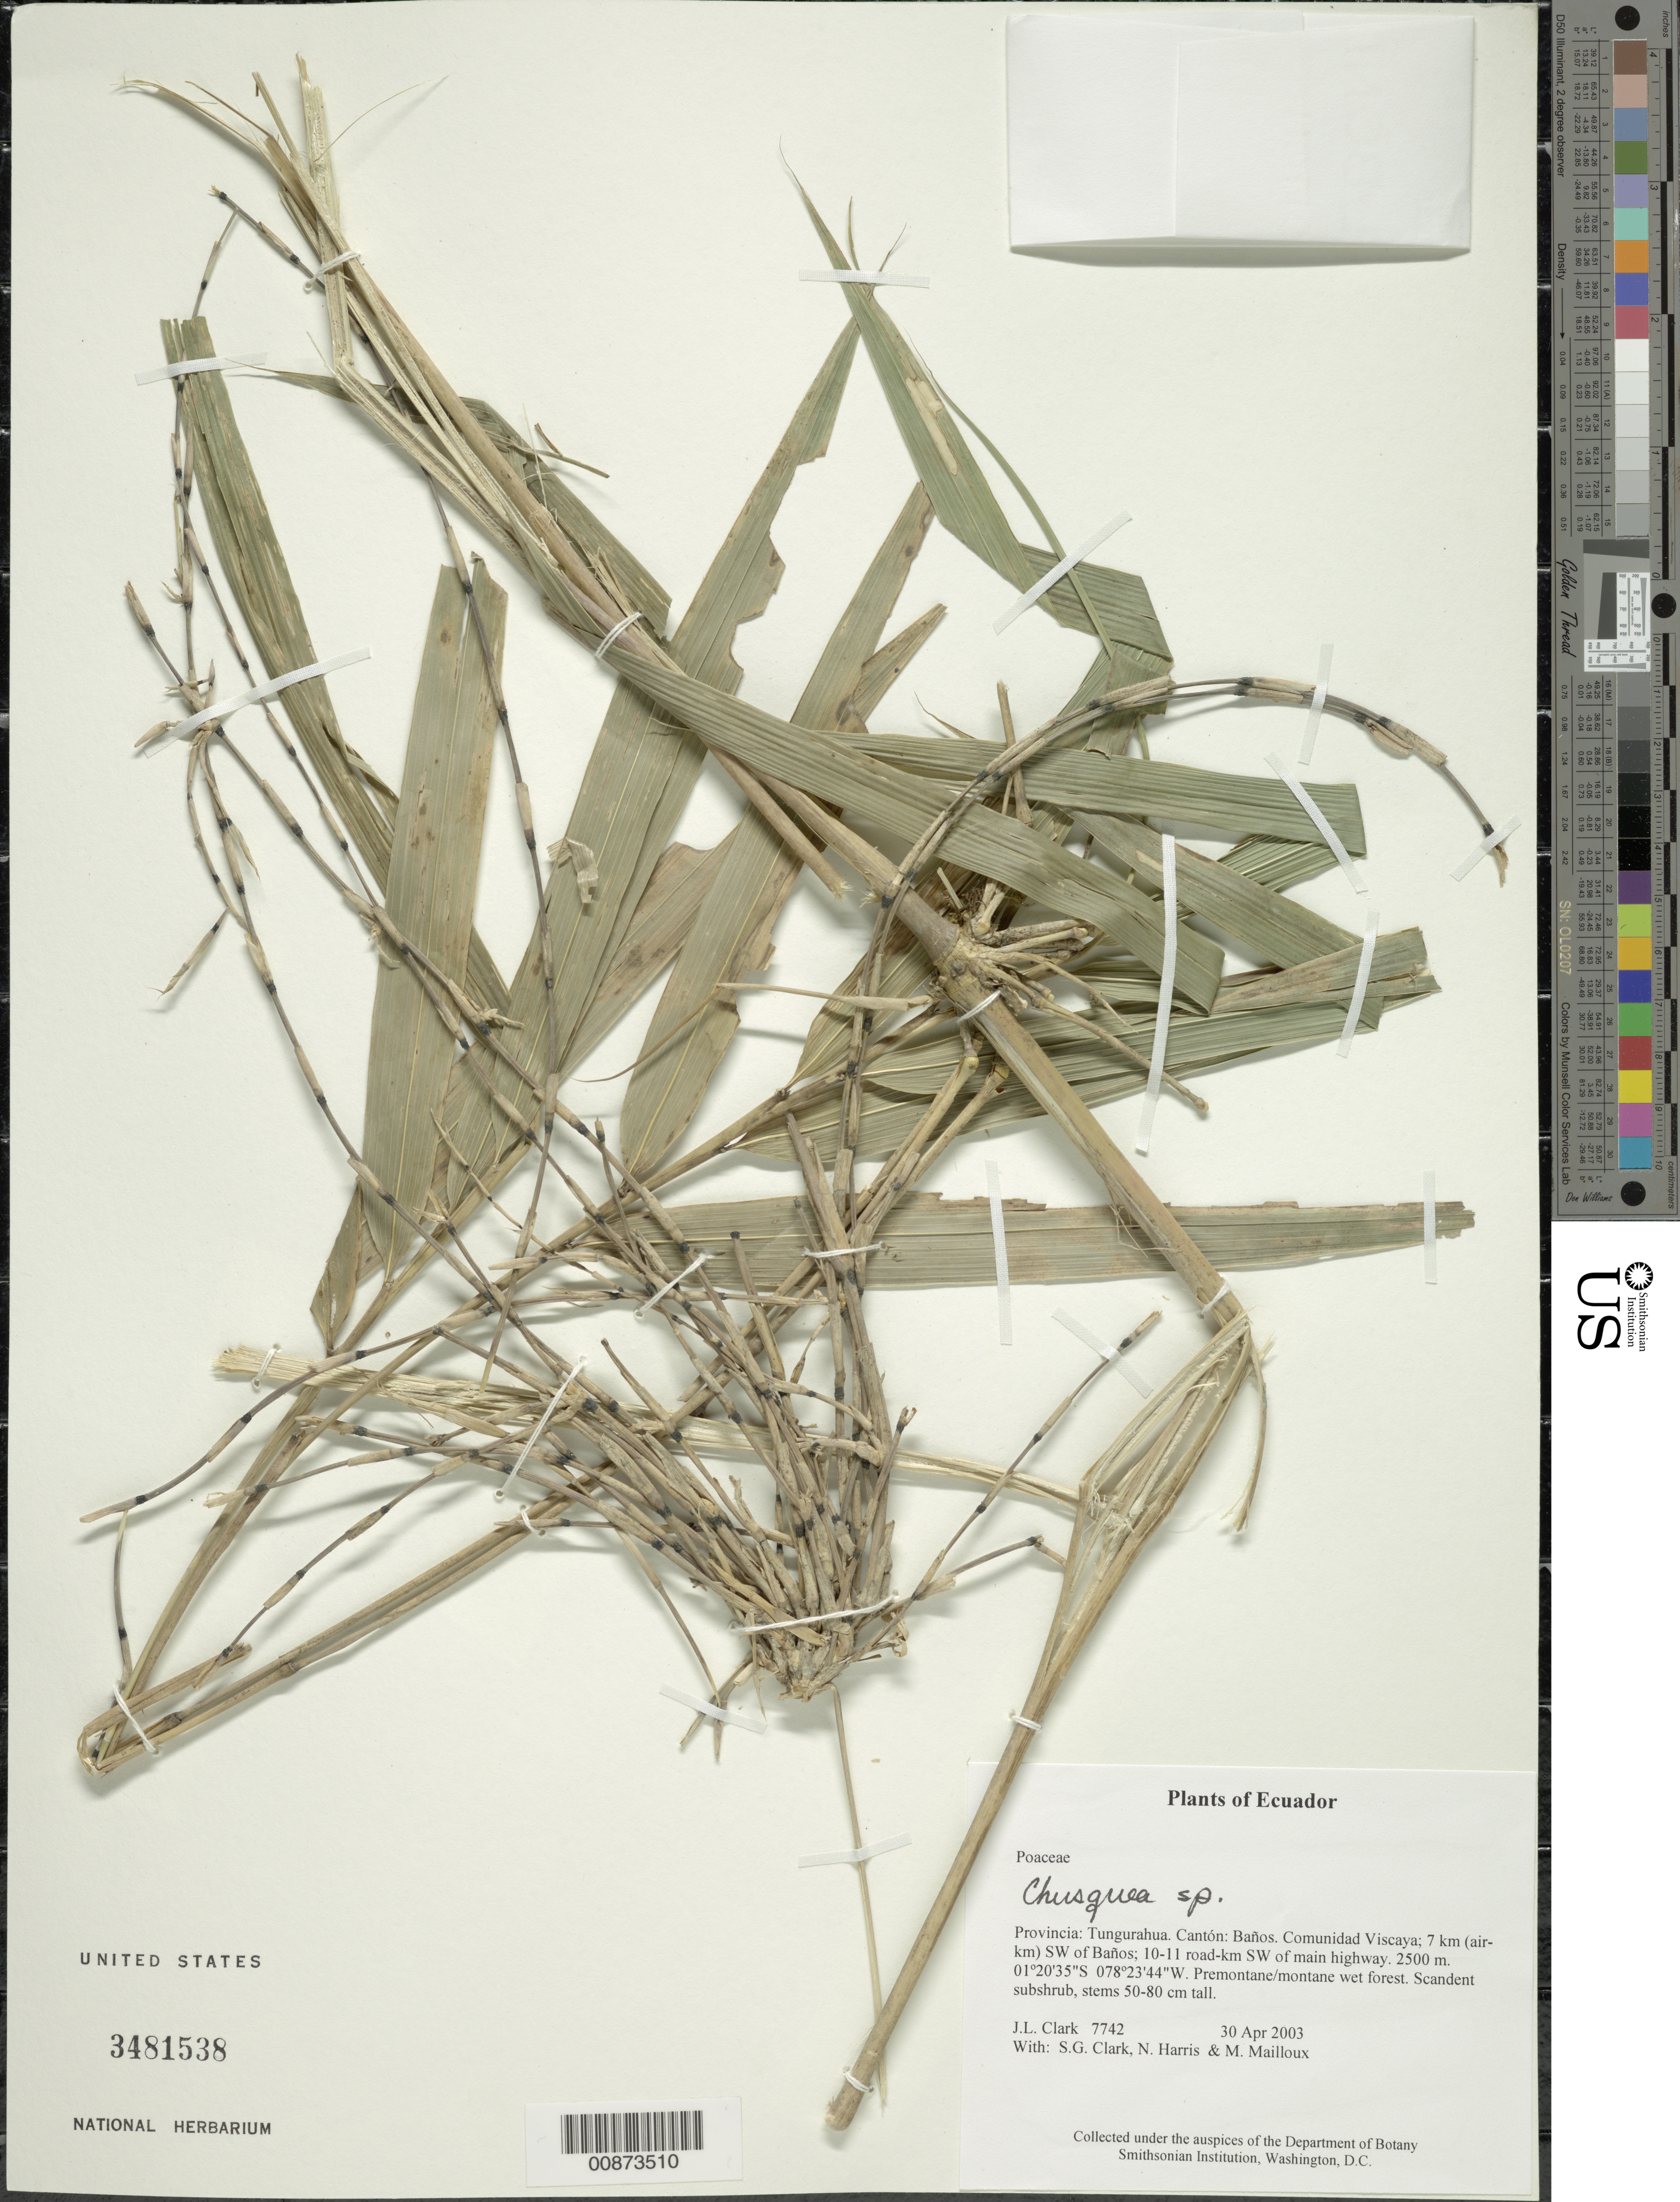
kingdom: Plantae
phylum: Tracheophyta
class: Liliopsida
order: Poales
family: Poaceae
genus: Chusquea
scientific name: Chusquea sp.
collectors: J. L. Clark, S. G. Clark, N. Harris & M. Mailloux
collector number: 7042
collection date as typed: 30 Apr 2003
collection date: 2003-04-30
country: Ecuador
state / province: Tungurahua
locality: Baños. Comunidad Viscaya; 7 km (air-km) SW of Baños; 10-11 road-km SW of main highway.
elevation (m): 2500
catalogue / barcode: US 3481538